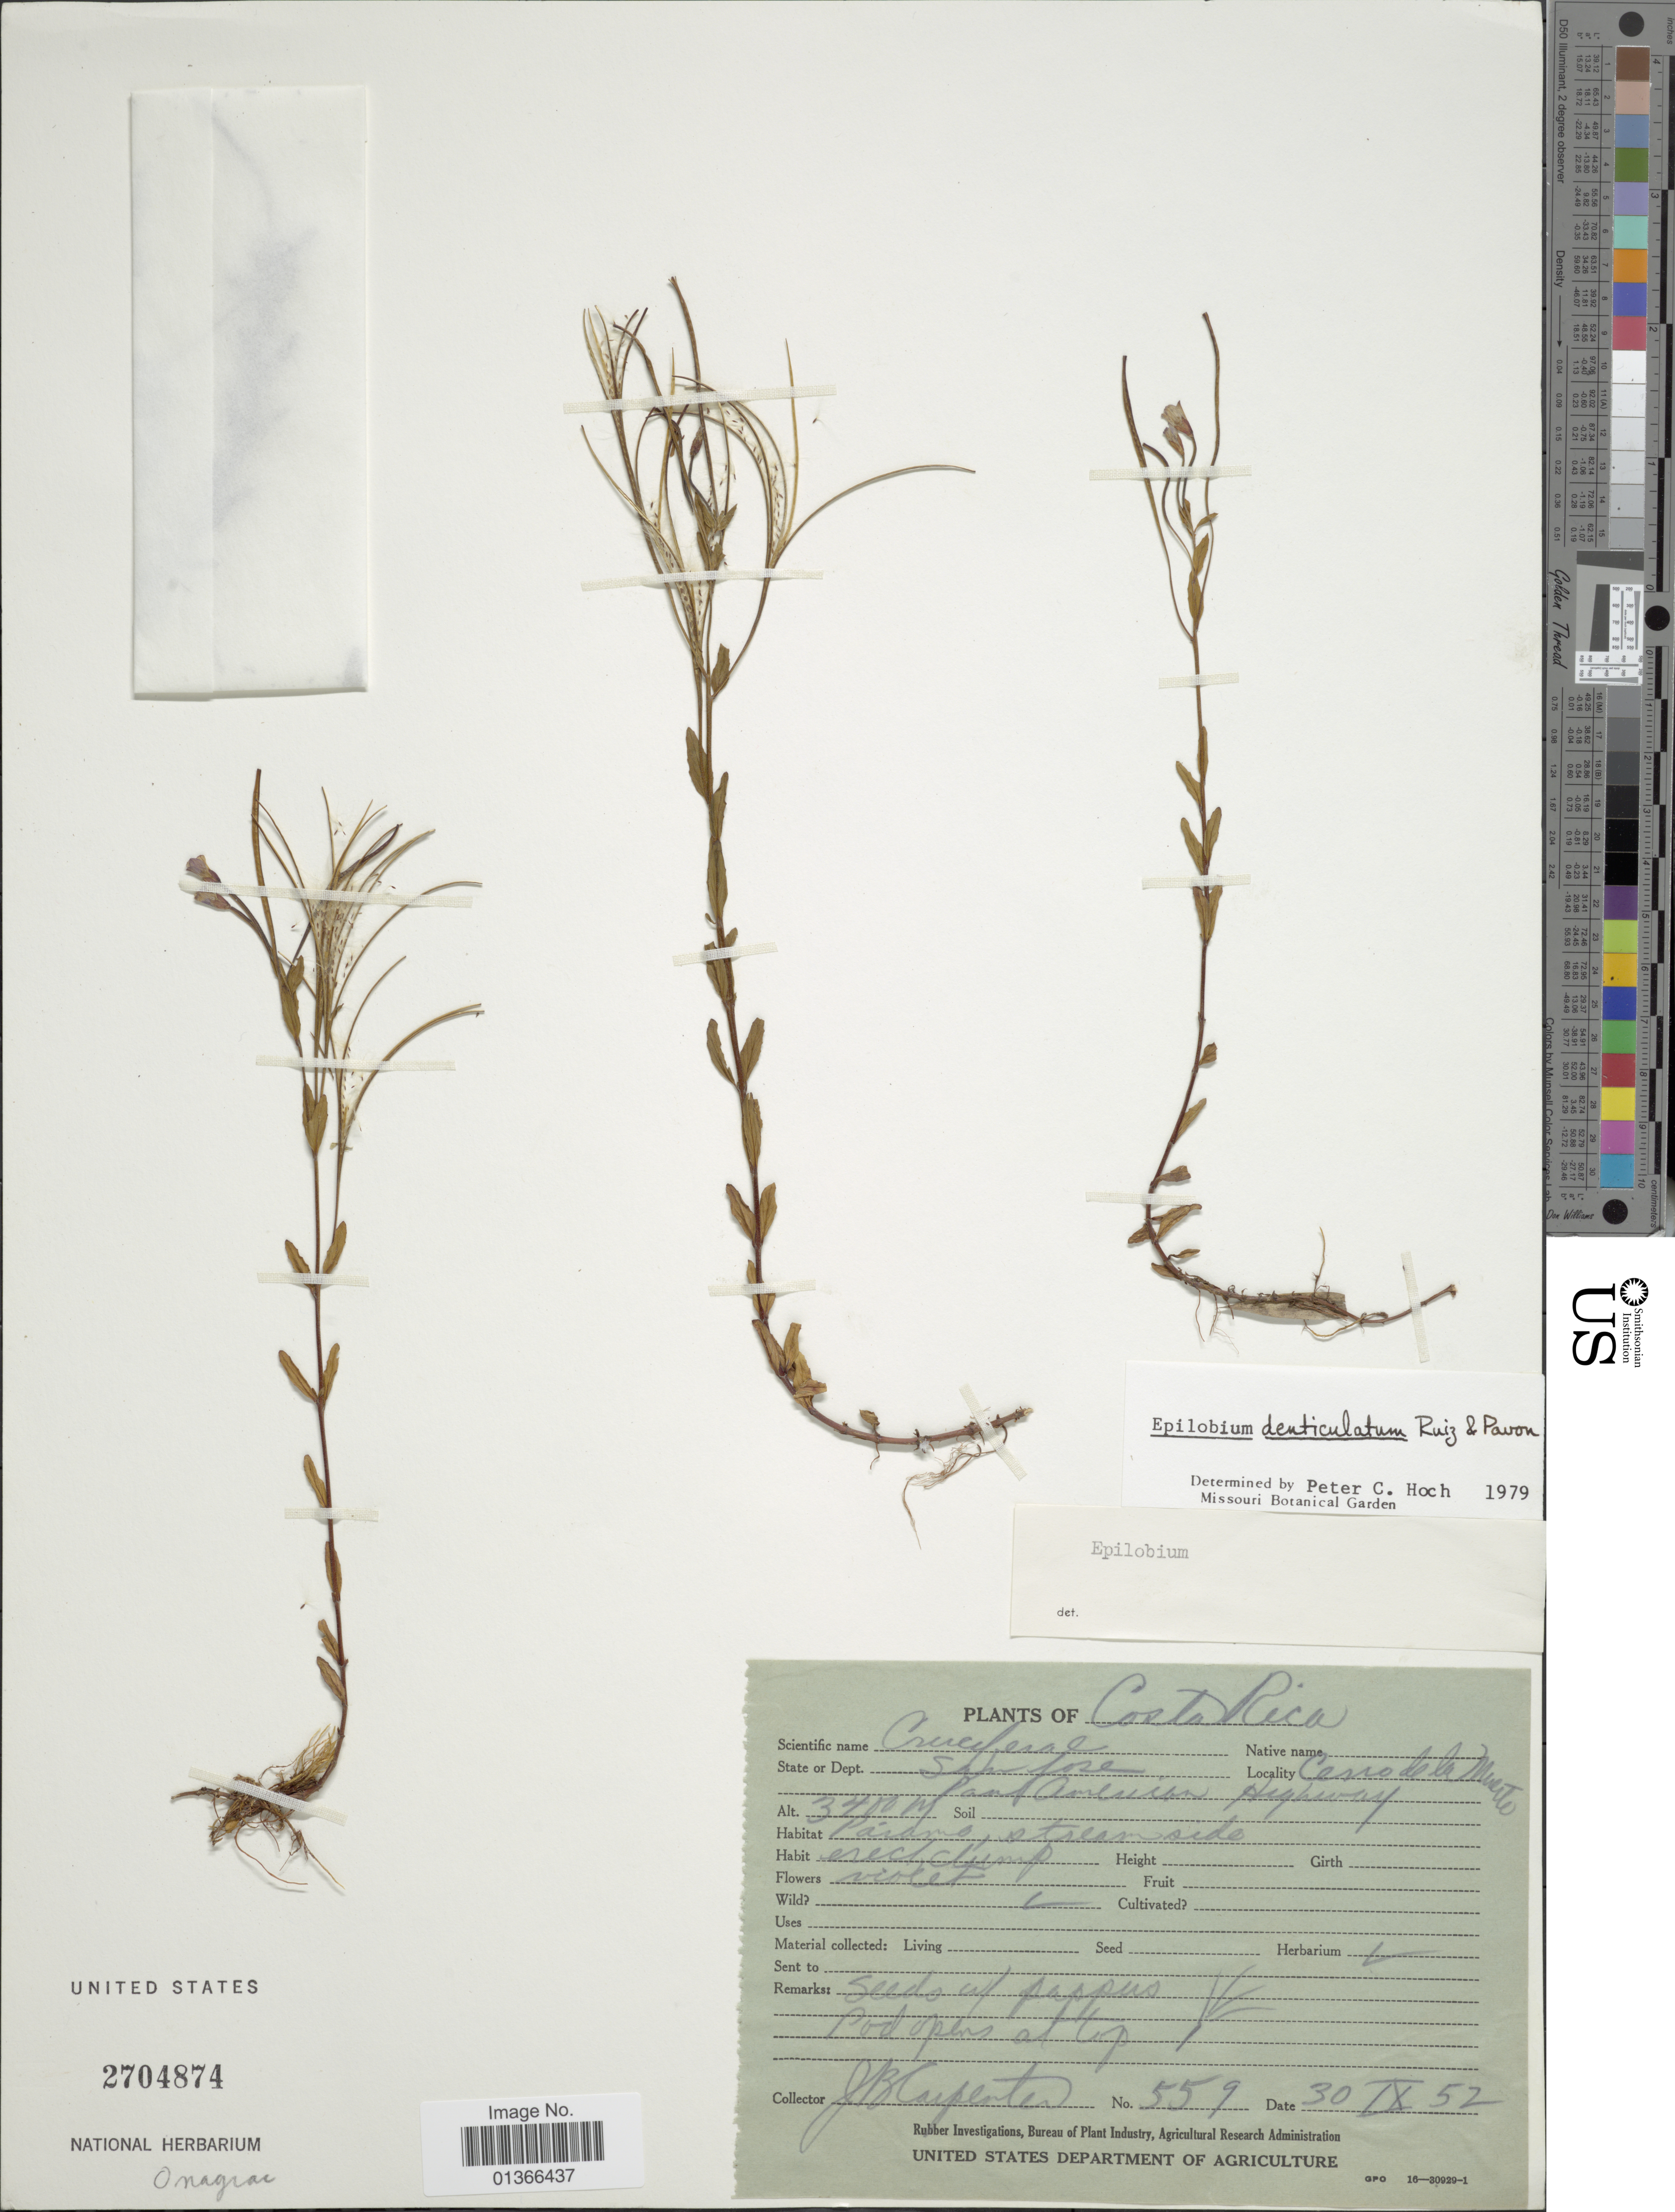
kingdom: Plantae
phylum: Tracheophyta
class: Magnoliopsida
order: Myrtales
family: Onagraceae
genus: Epilobium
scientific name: Epilobium densiflorum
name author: (Lindl.) Hoch & P.H. Raven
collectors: J. Carpenter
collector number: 559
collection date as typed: Transcribed d/m/y: 30/9/52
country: Costa Rica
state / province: San José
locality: Cerro de la Muerte, PanAmerican Highway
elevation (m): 3400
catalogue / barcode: US 2704878